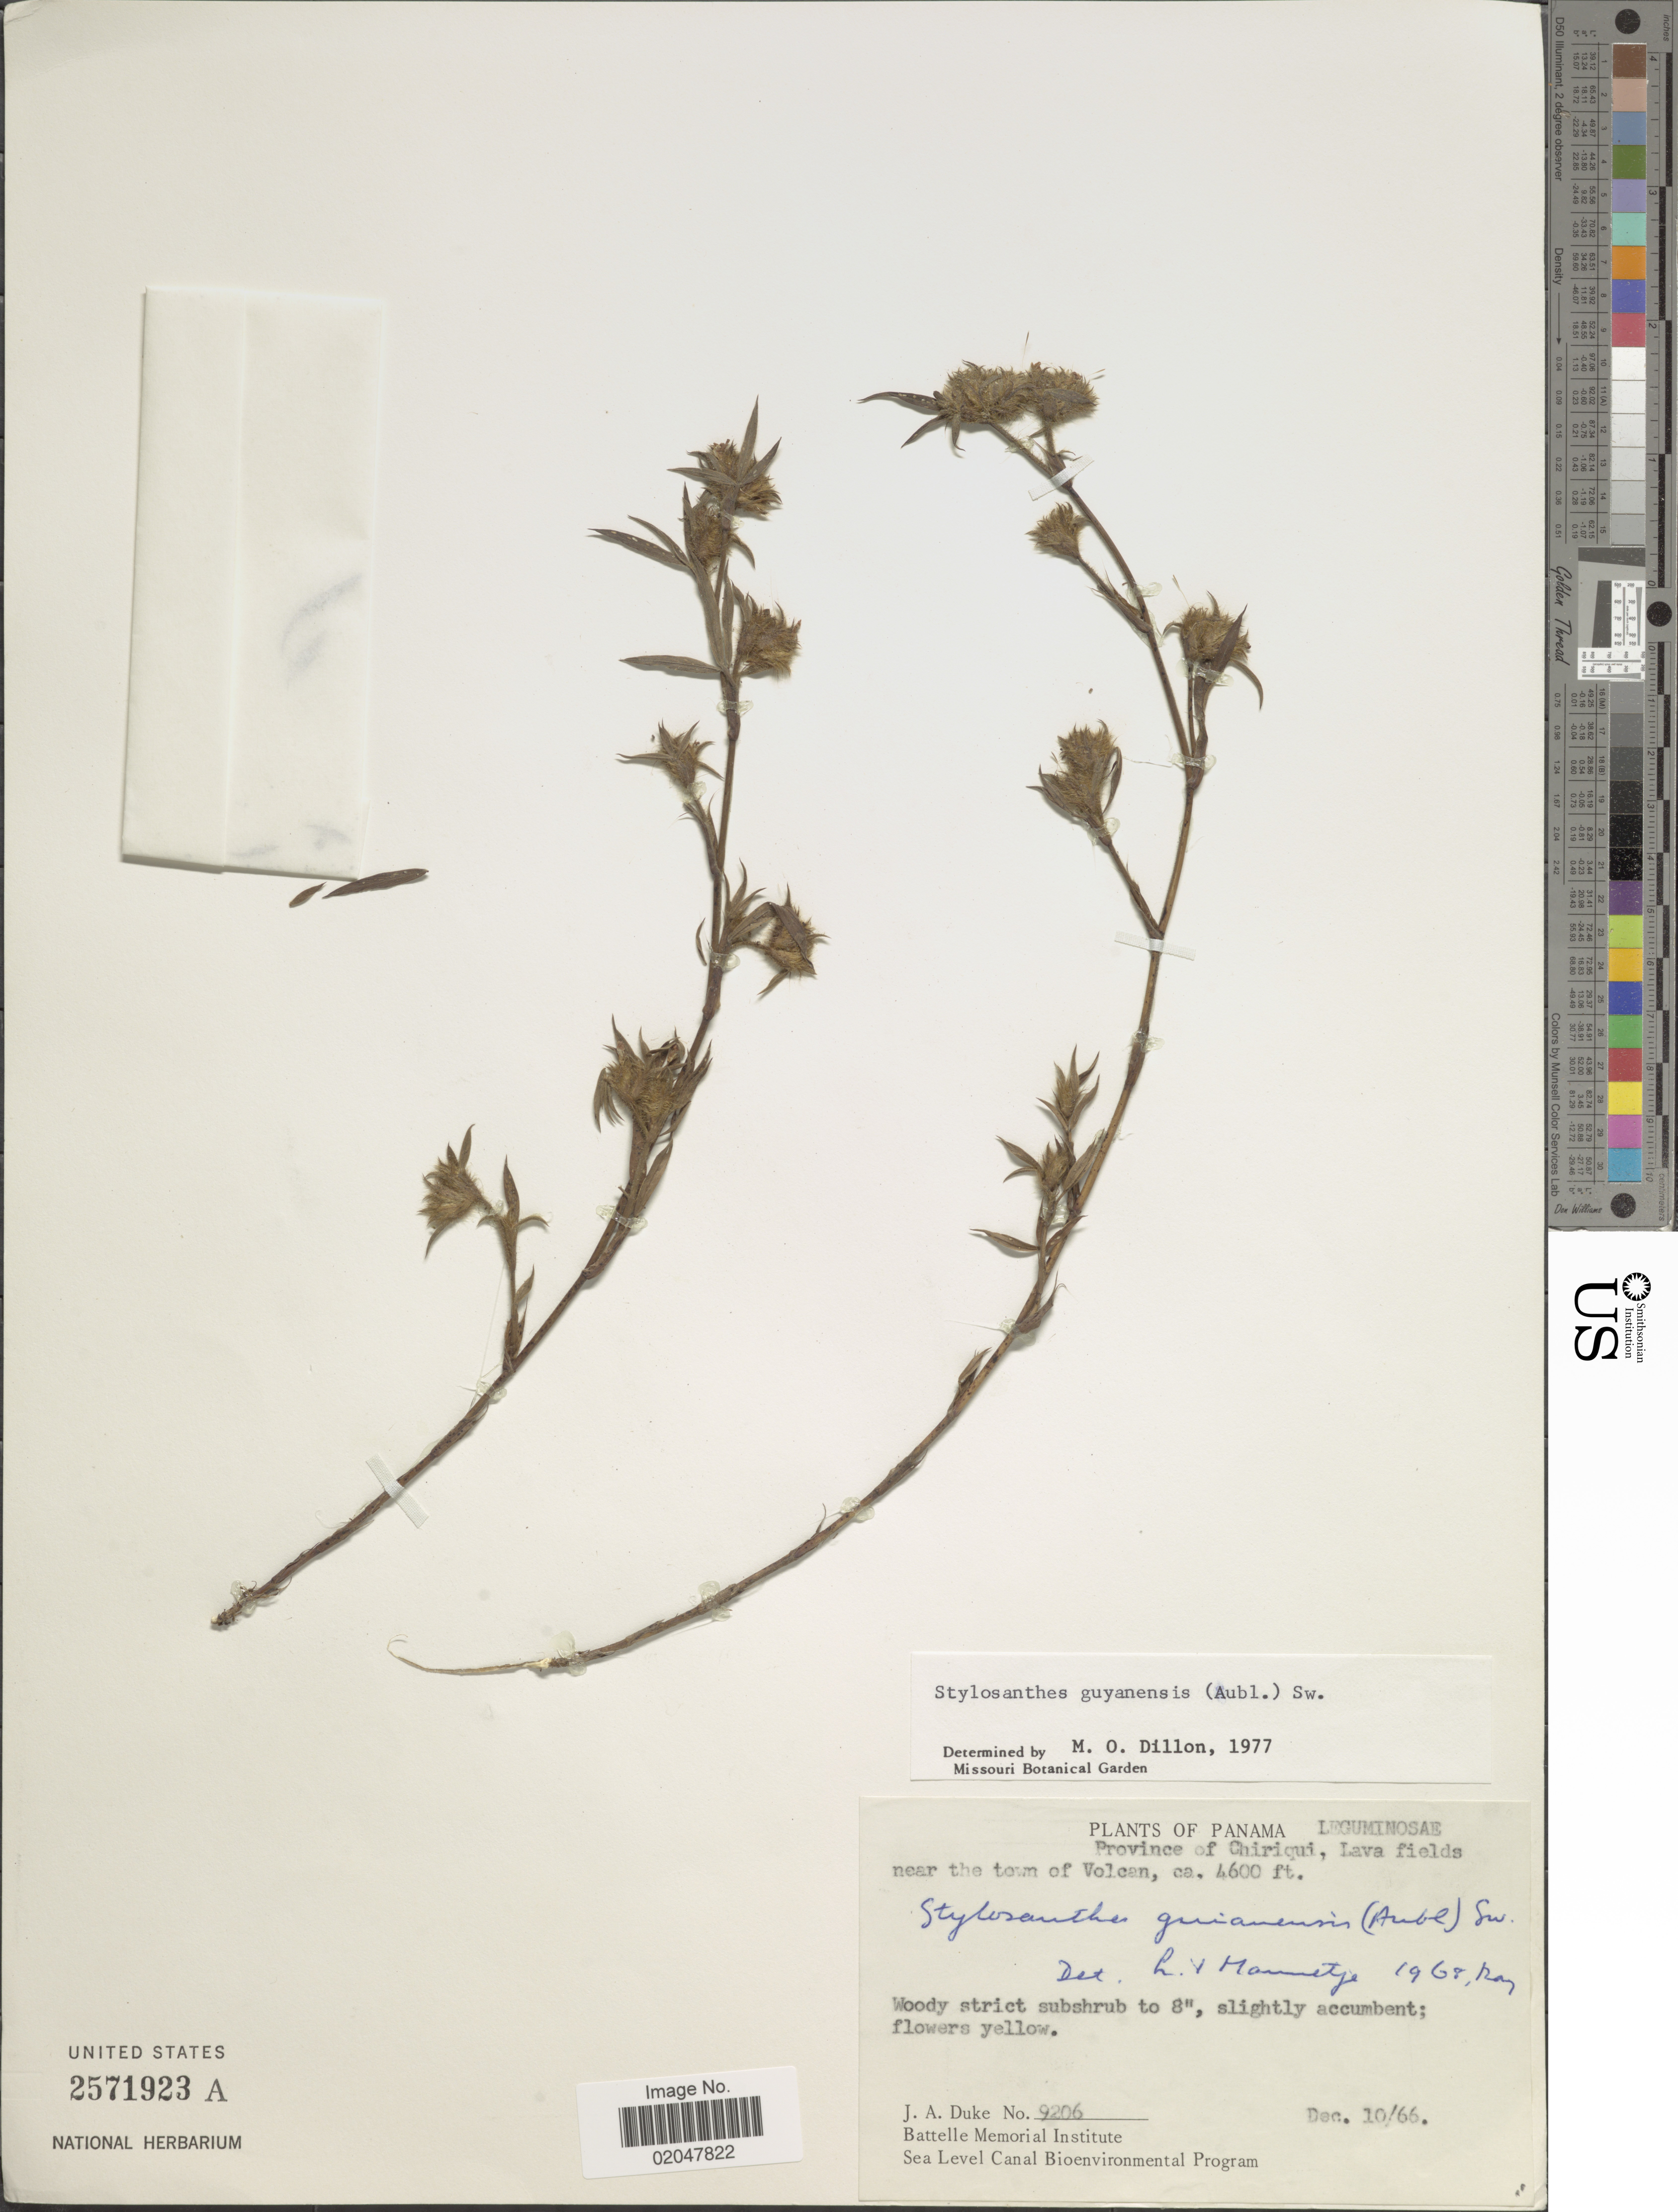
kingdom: Plantae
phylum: Tracheophyta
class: Magnoliopsida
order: Fabales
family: Fabaceae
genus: Stylosanthes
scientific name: Stylosanthes guianensis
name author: (Aubl.) Sw.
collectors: J. A. Duke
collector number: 9206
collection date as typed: Transcribed d/m/y: 10/12/66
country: Panama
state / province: Chiriqui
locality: Lava fields near the town of Volcan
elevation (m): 1402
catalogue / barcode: US 2571923A